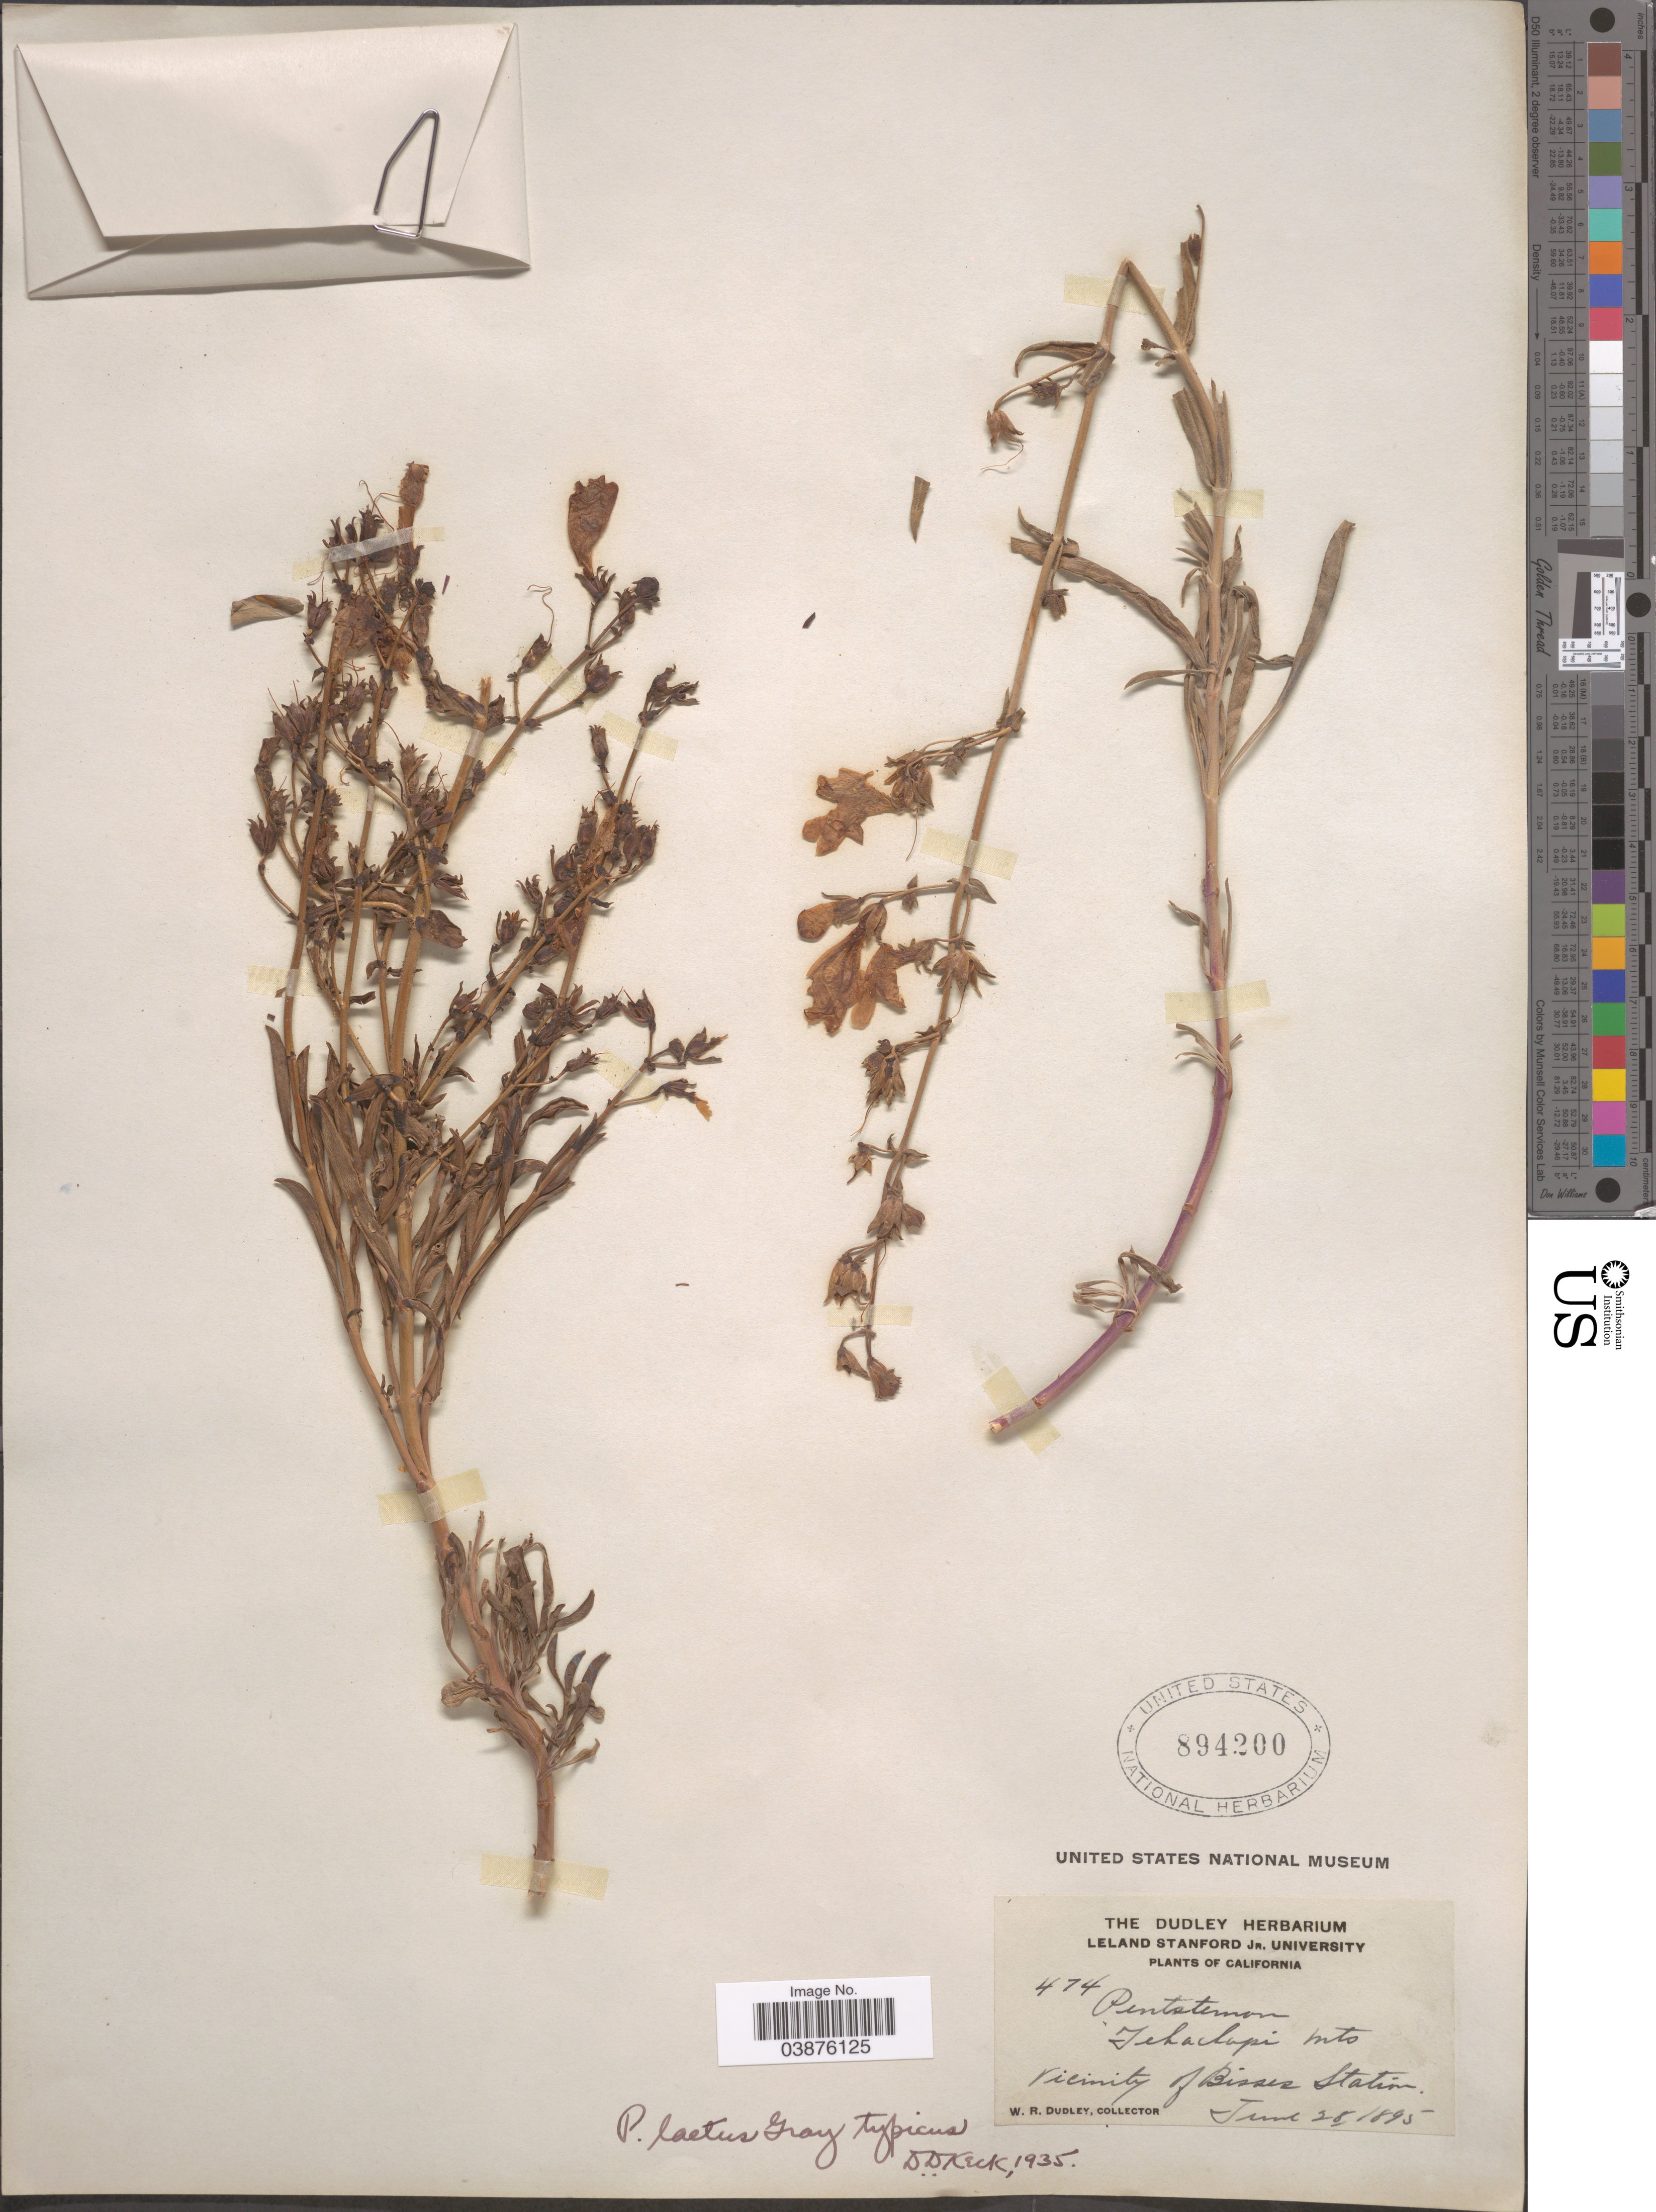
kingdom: Plantae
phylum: Tracheophyta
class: Magnoliopsida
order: Lamiales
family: Plantaginaceae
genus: Penstemon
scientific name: Penstemon laetus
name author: A. Gray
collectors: W. Dudley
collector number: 474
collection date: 1895-06-28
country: United States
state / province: California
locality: Tehachapi Mts. Vicinity of Bisses Station.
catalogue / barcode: US 894200